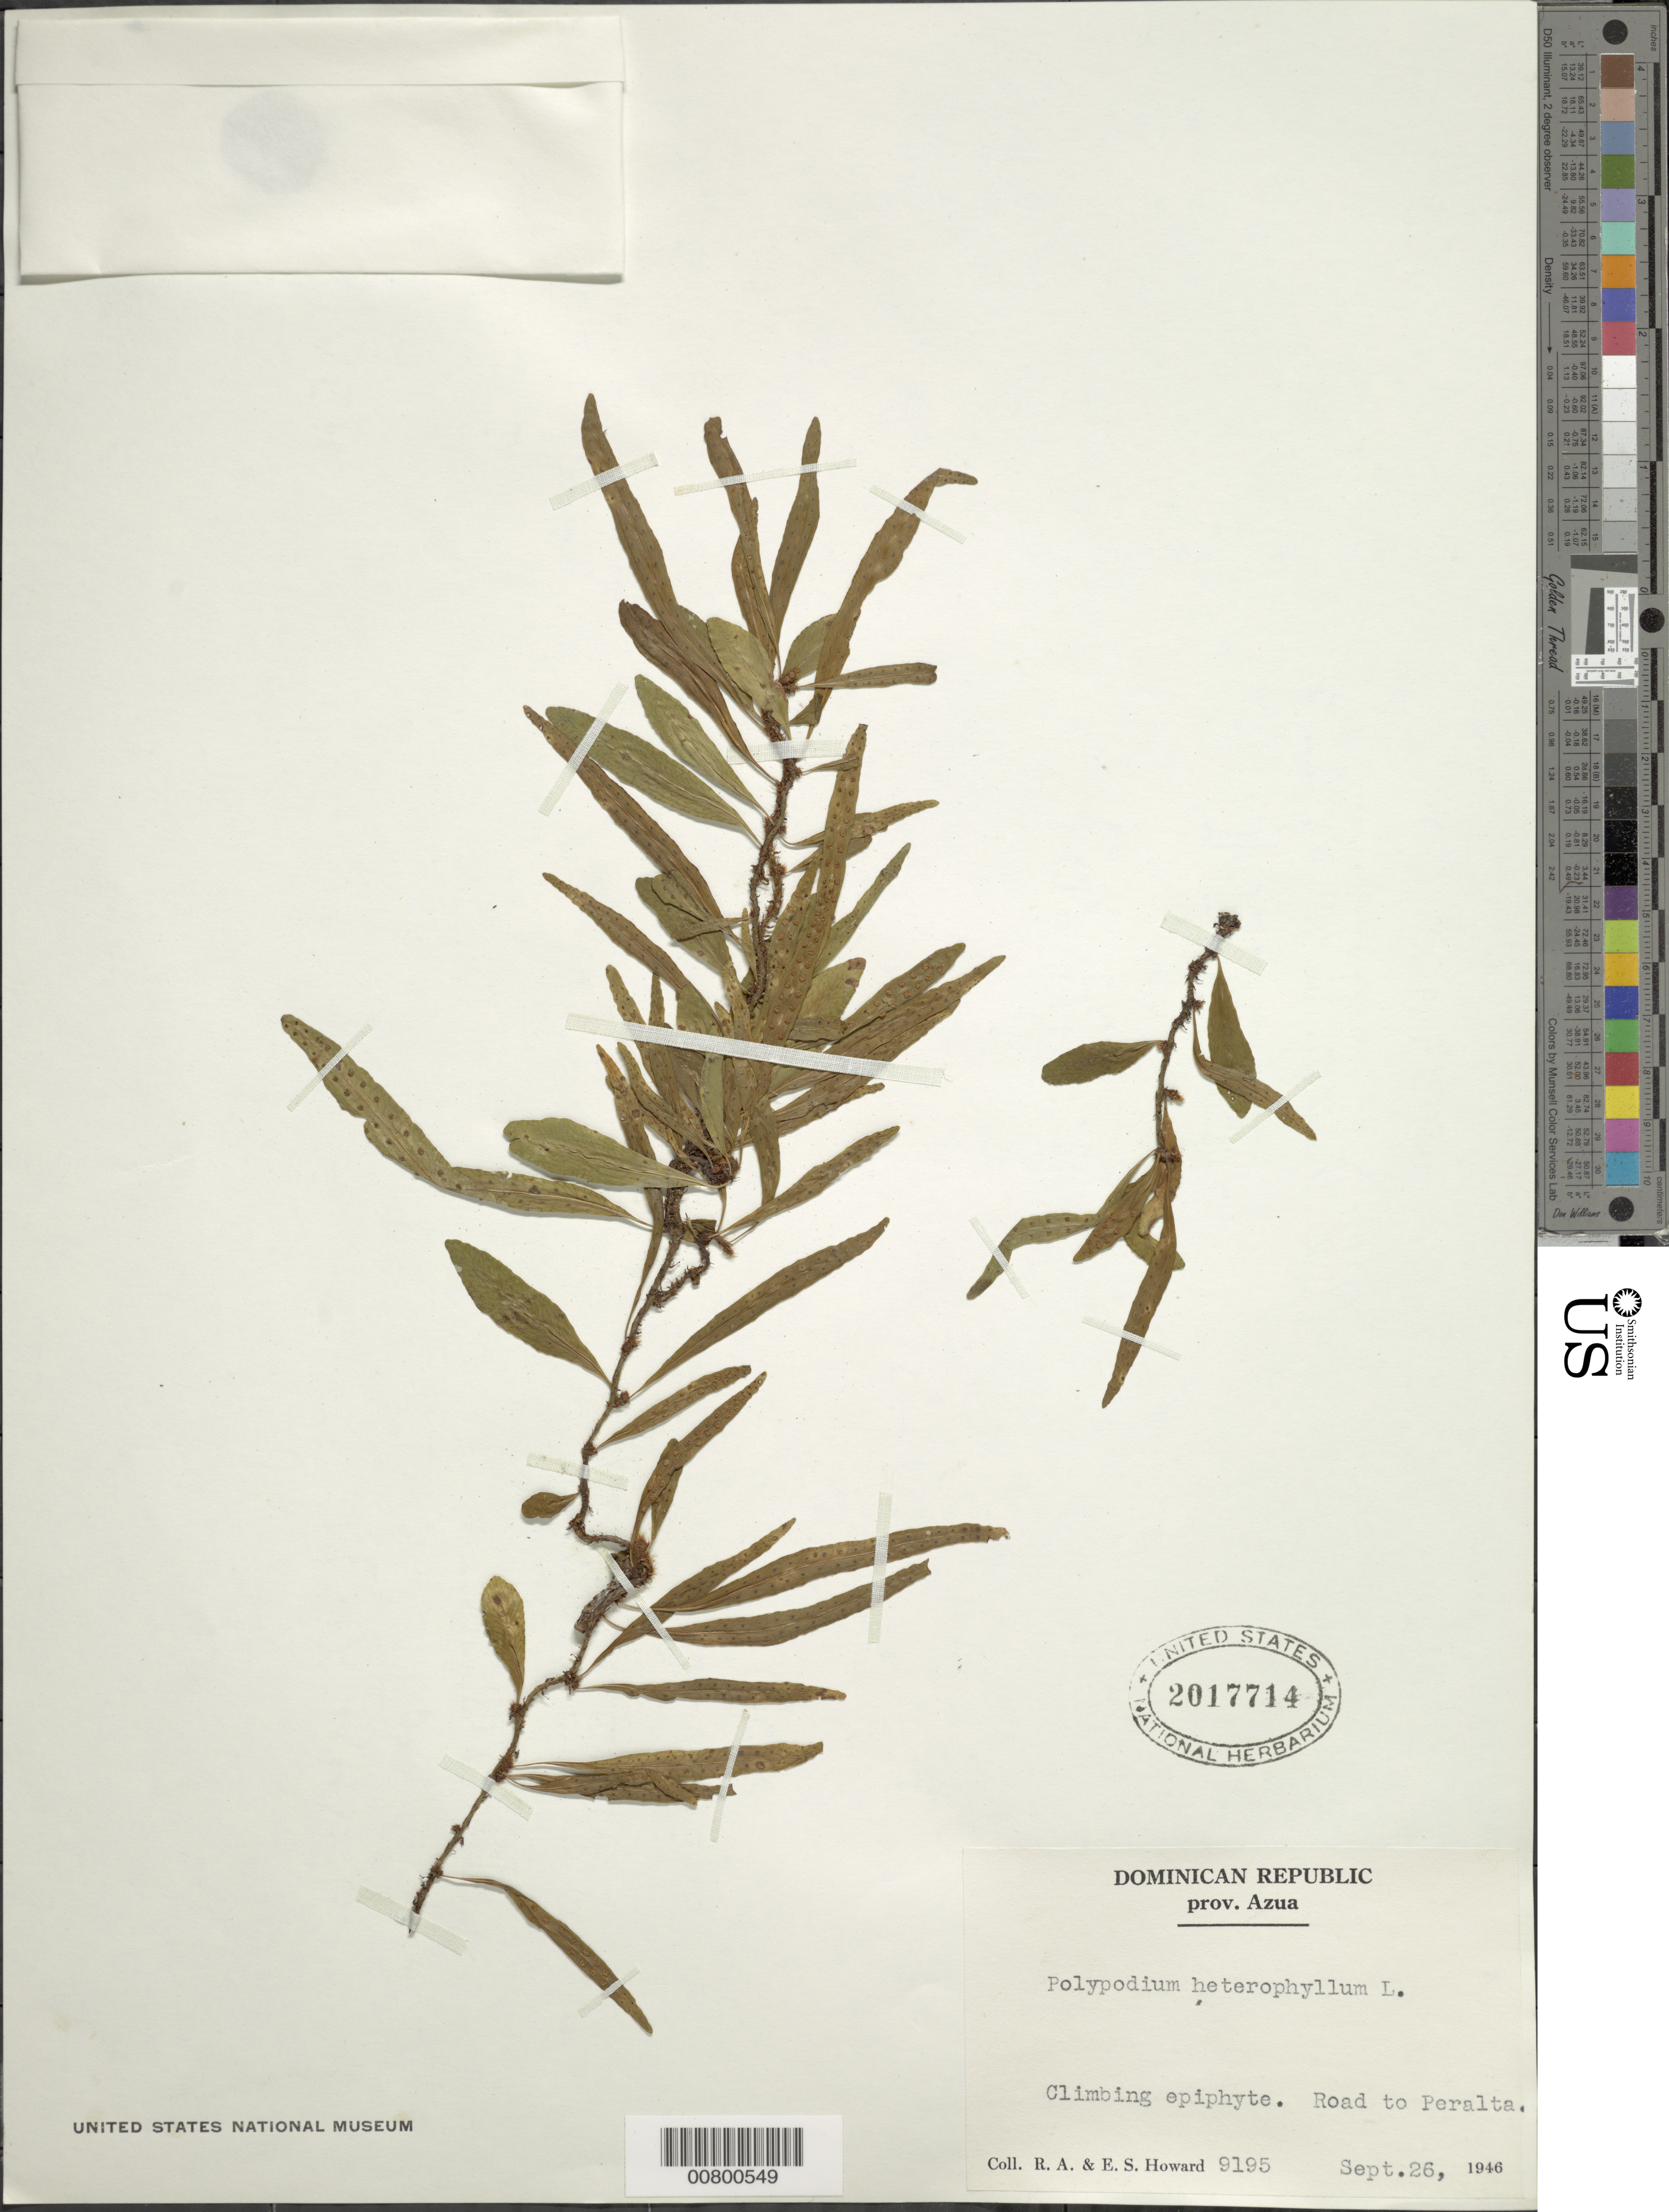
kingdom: Plantae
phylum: Tracheophyta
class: Polypodiopsida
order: Polypodiales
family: Polypodiaceae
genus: Microgramma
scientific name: Microgramma heterophylla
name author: (L.) Wherry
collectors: R. A. Howard & E. S. Howard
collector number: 9195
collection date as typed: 26 Sep 1946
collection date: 1946-09-26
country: Dominican Republic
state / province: Azua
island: Hispaniola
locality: Peralta road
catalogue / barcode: US 2017714